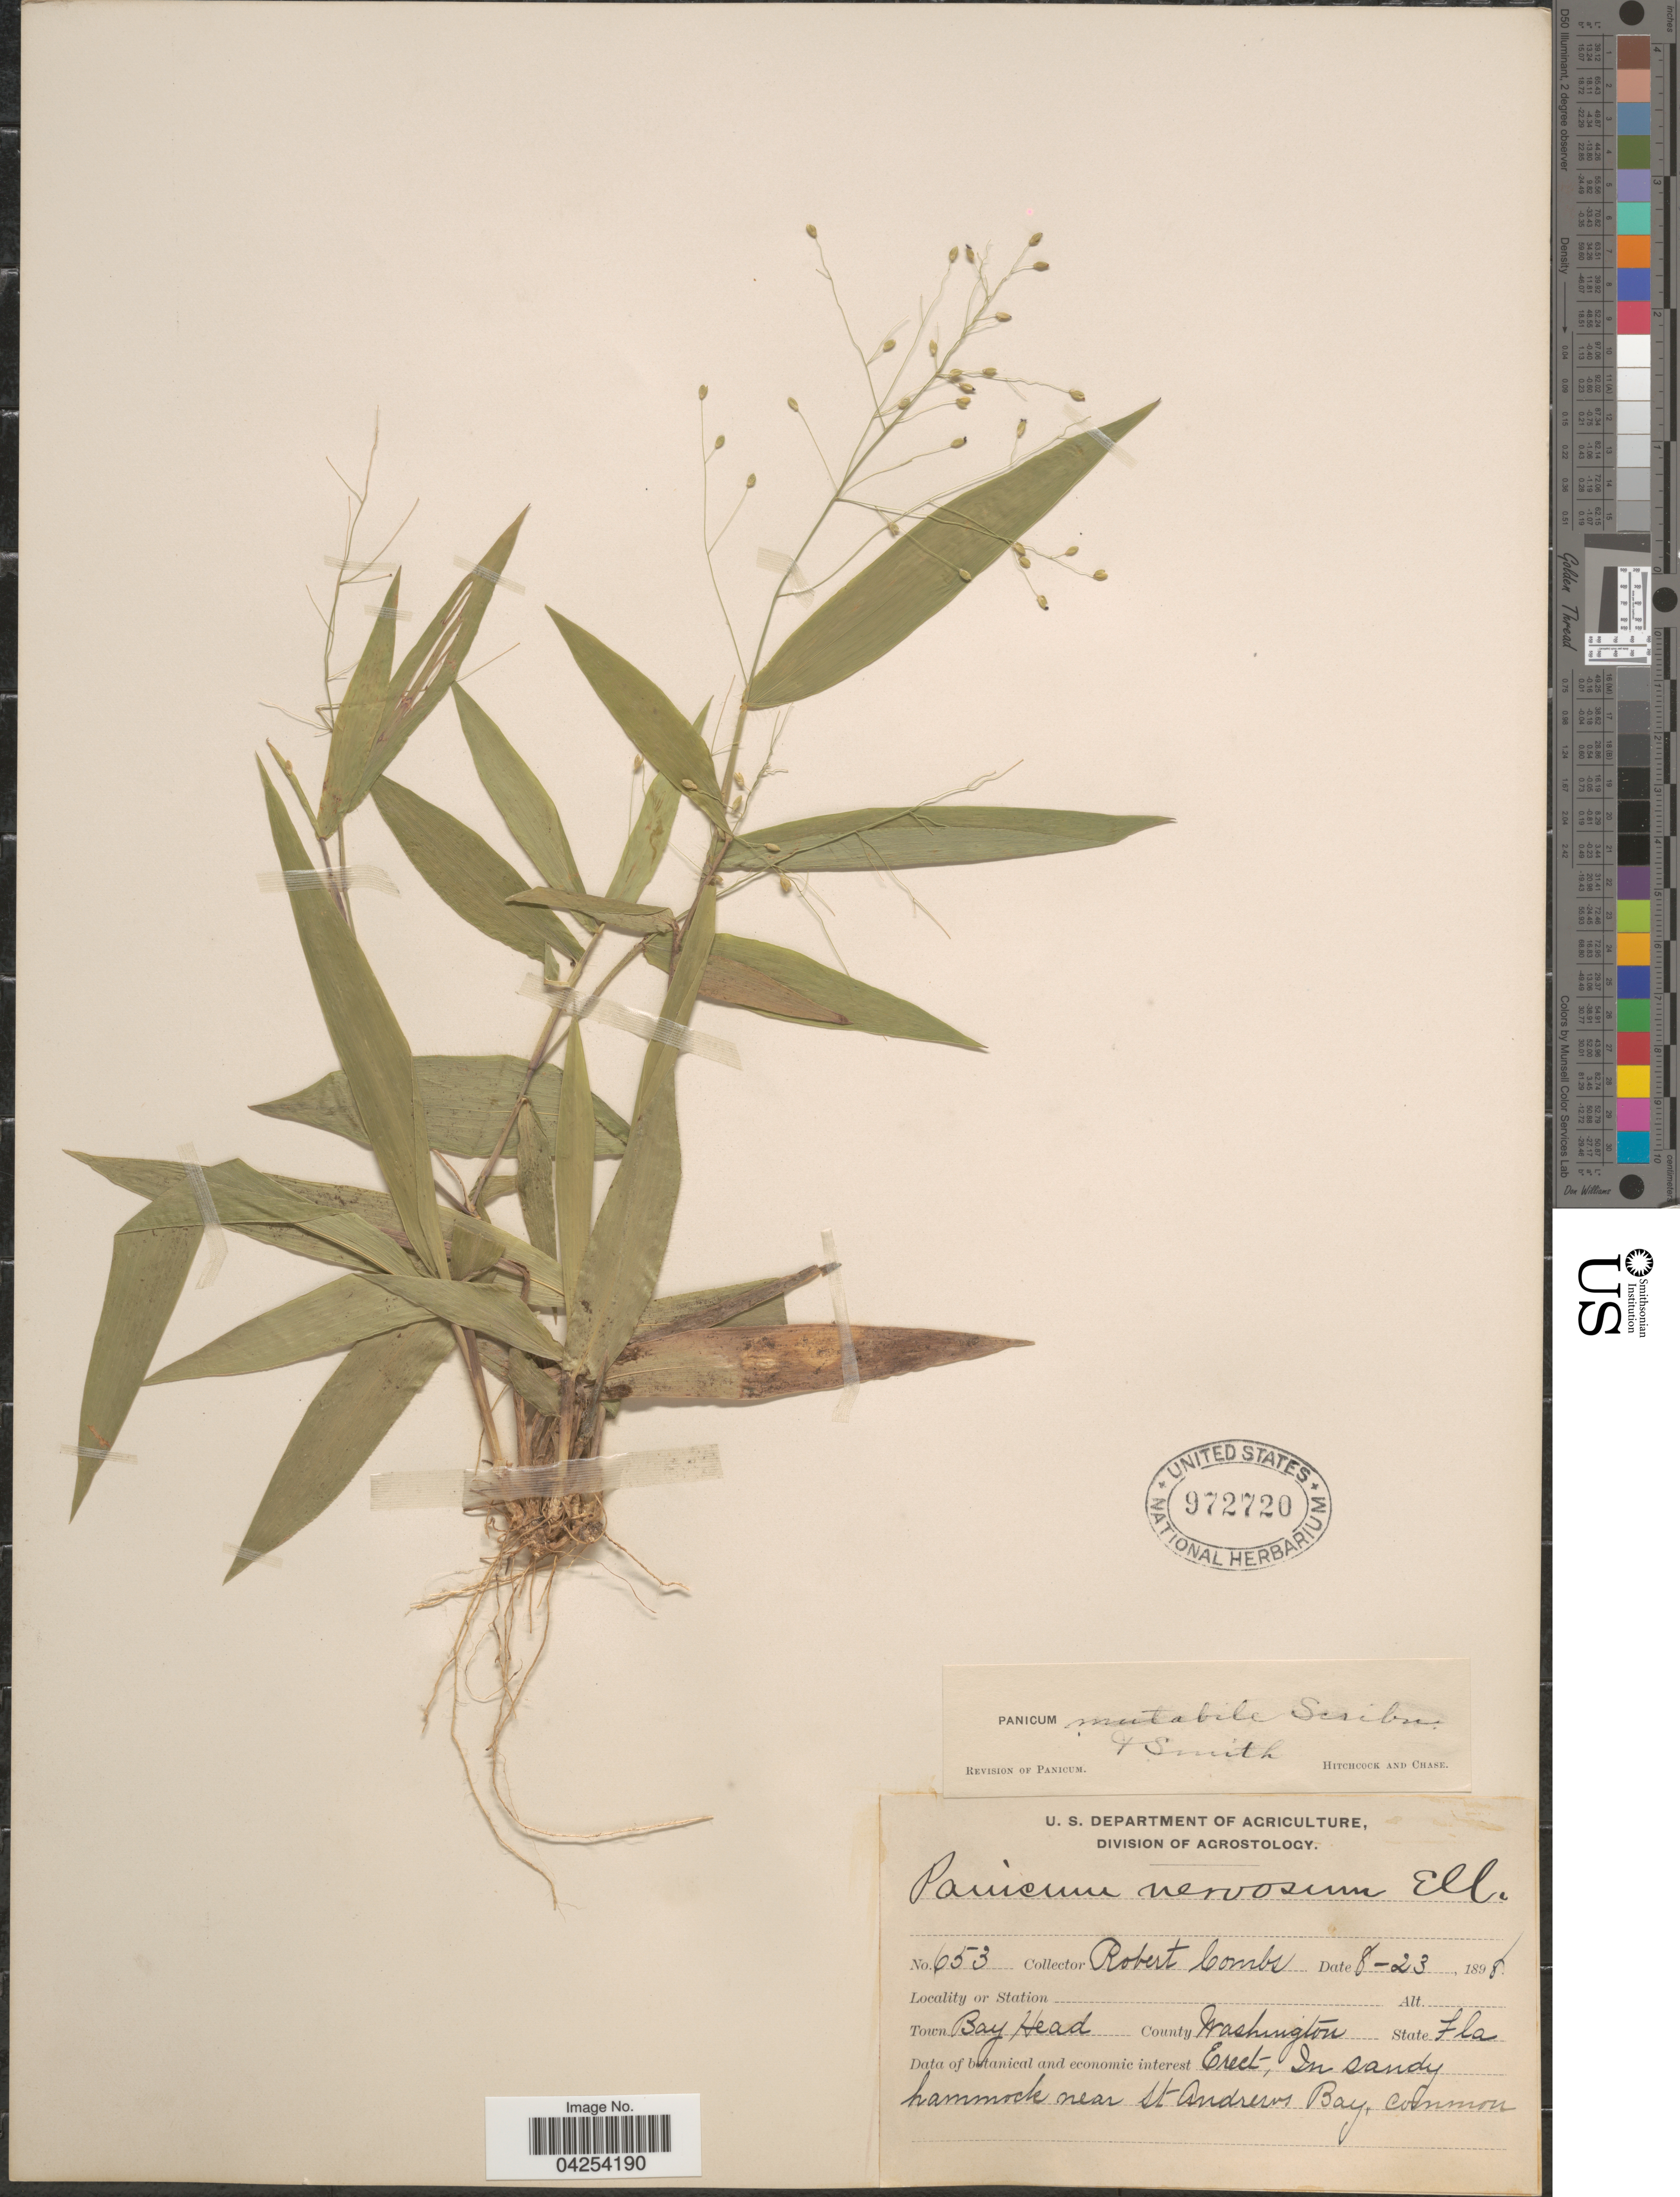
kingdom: Plantae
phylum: Tracheophyta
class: Liliopsida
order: Poales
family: Poaceae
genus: Dichanthelium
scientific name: Dichanthelium commutatum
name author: (Schult.) Gould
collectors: R. Combs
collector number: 653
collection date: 1898-08-23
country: United States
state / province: Florida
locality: Town Bay Head. County Washington.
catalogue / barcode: US 972720